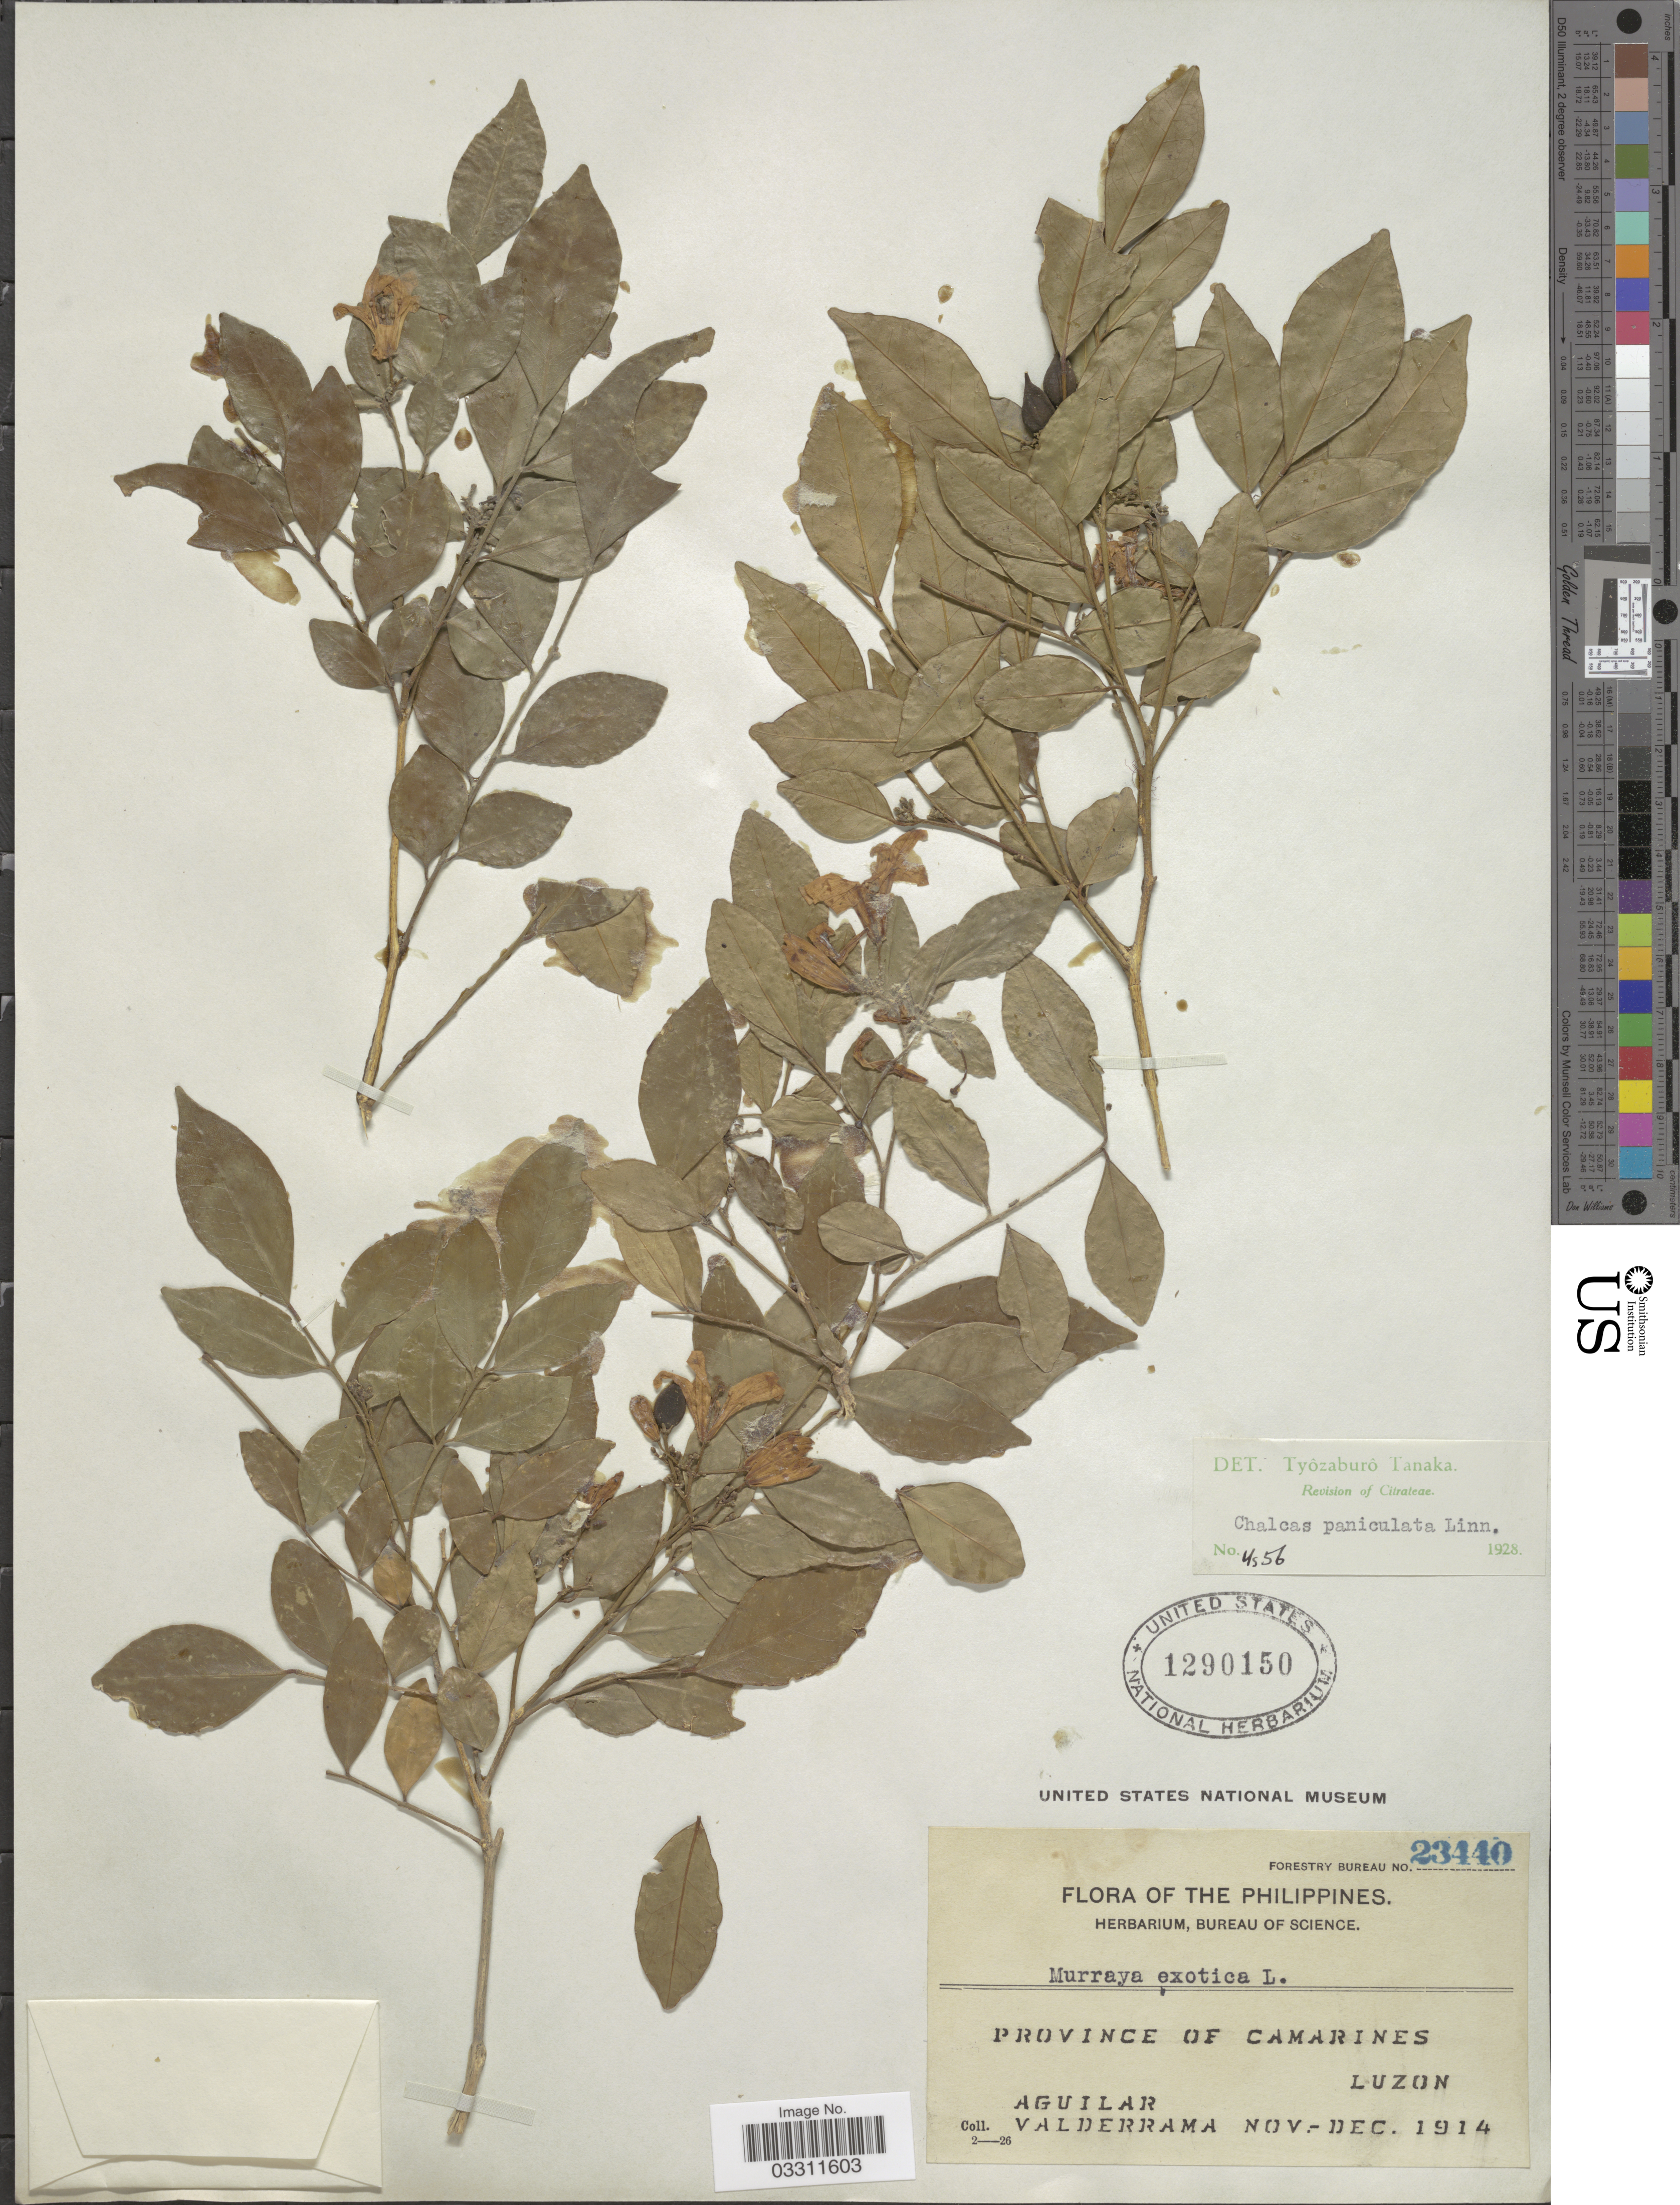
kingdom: Plantae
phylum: Tracheophyta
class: Magnoliopsida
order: Sapindales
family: Rutaceae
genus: Murraya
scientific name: Murraya paniculata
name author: (L.) Jack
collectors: A. Valderrama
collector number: Forestry Bureau 23440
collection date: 1914-11/1914-12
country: Philippines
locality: Province of Camarines. Luzon.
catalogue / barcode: US 1290150